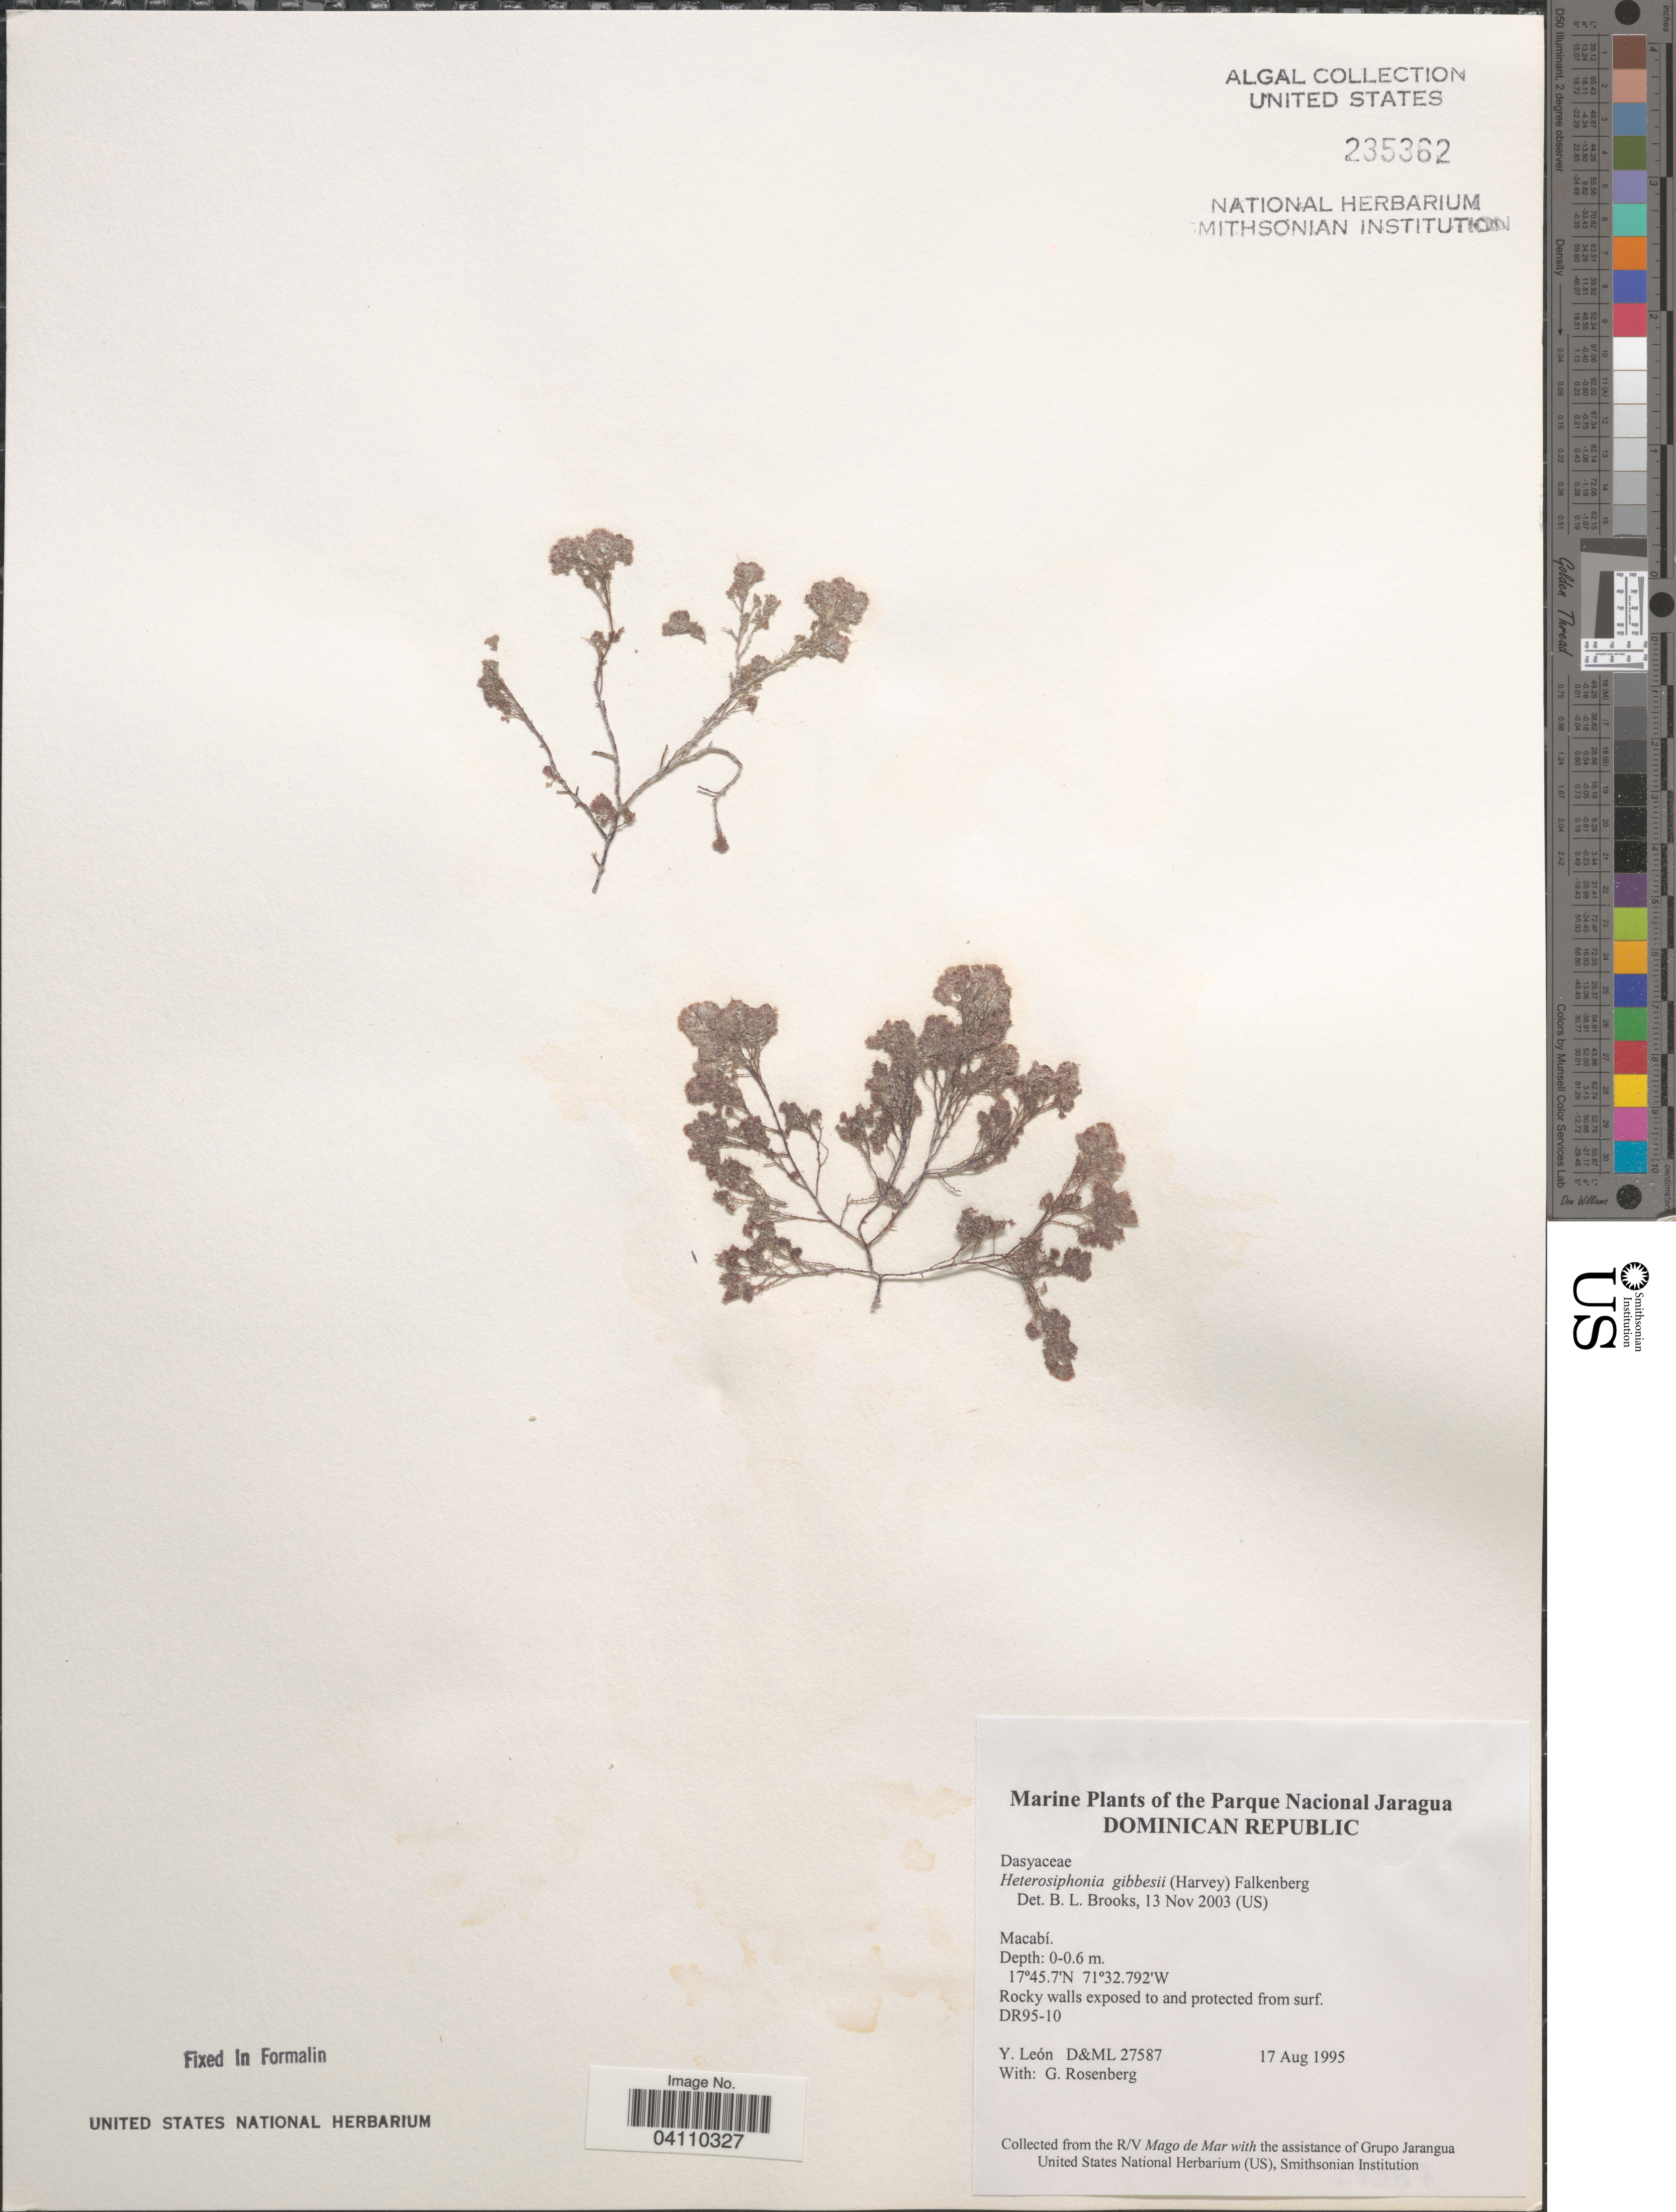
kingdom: Plantae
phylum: Rhodophyta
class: Florideophyceae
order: Ceramiales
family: Dasyaceae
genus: Heterosiphonia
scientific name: Heterosiphonia gibbesii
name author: (Harv.)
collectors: Y. León & G. Rosenberg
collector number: D&ML27587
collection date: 1995-08-17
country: Dominican Republic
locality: The Parque Nacional Jaragua. Macabí.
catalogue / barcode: US 235362